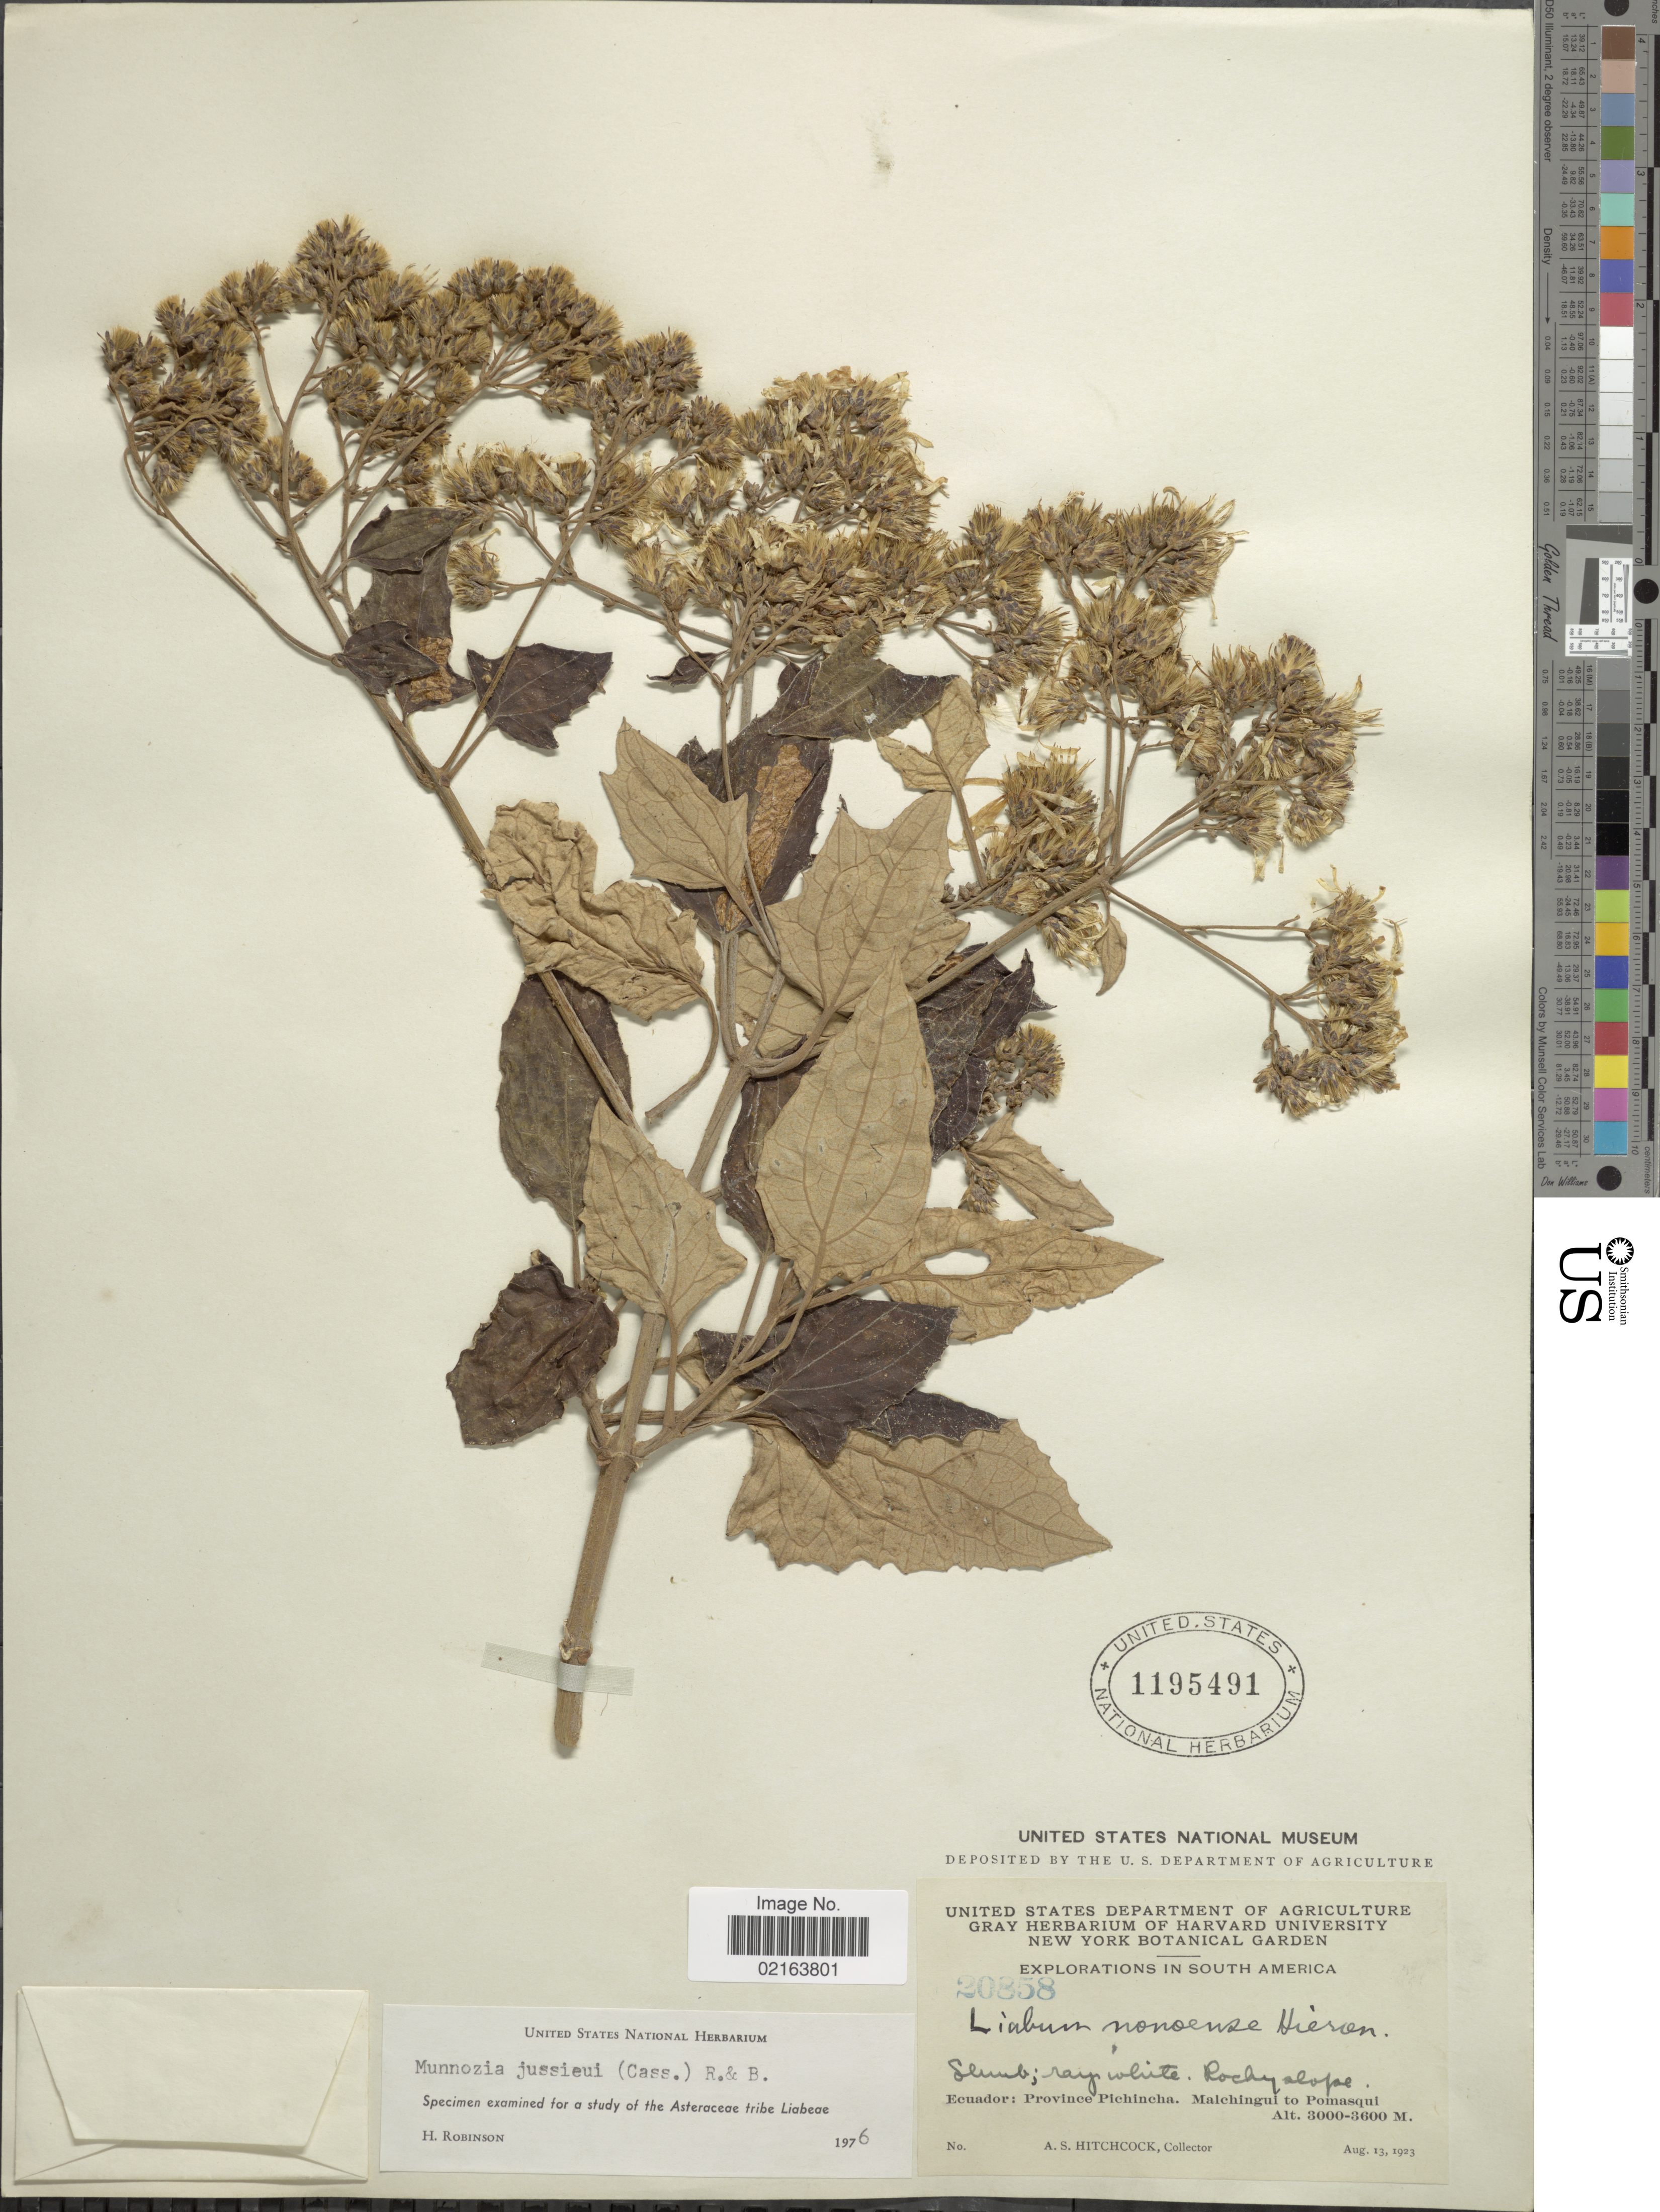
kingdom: Plantae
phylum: Tracheophyta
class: Magnoliopsida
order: Asterales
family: Asteraceae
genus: Munnozia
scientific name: Munnozia jussieui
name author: (Cass.) H. Rob. & Brettell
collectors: A. S. Hitchcock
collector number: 20858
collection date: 1923-08-13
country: Ecuador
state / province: Pichincha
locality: Ecuador: Province Pichincha, Malchingui to Pomasqui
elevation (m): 3000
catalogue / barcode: US 1195491